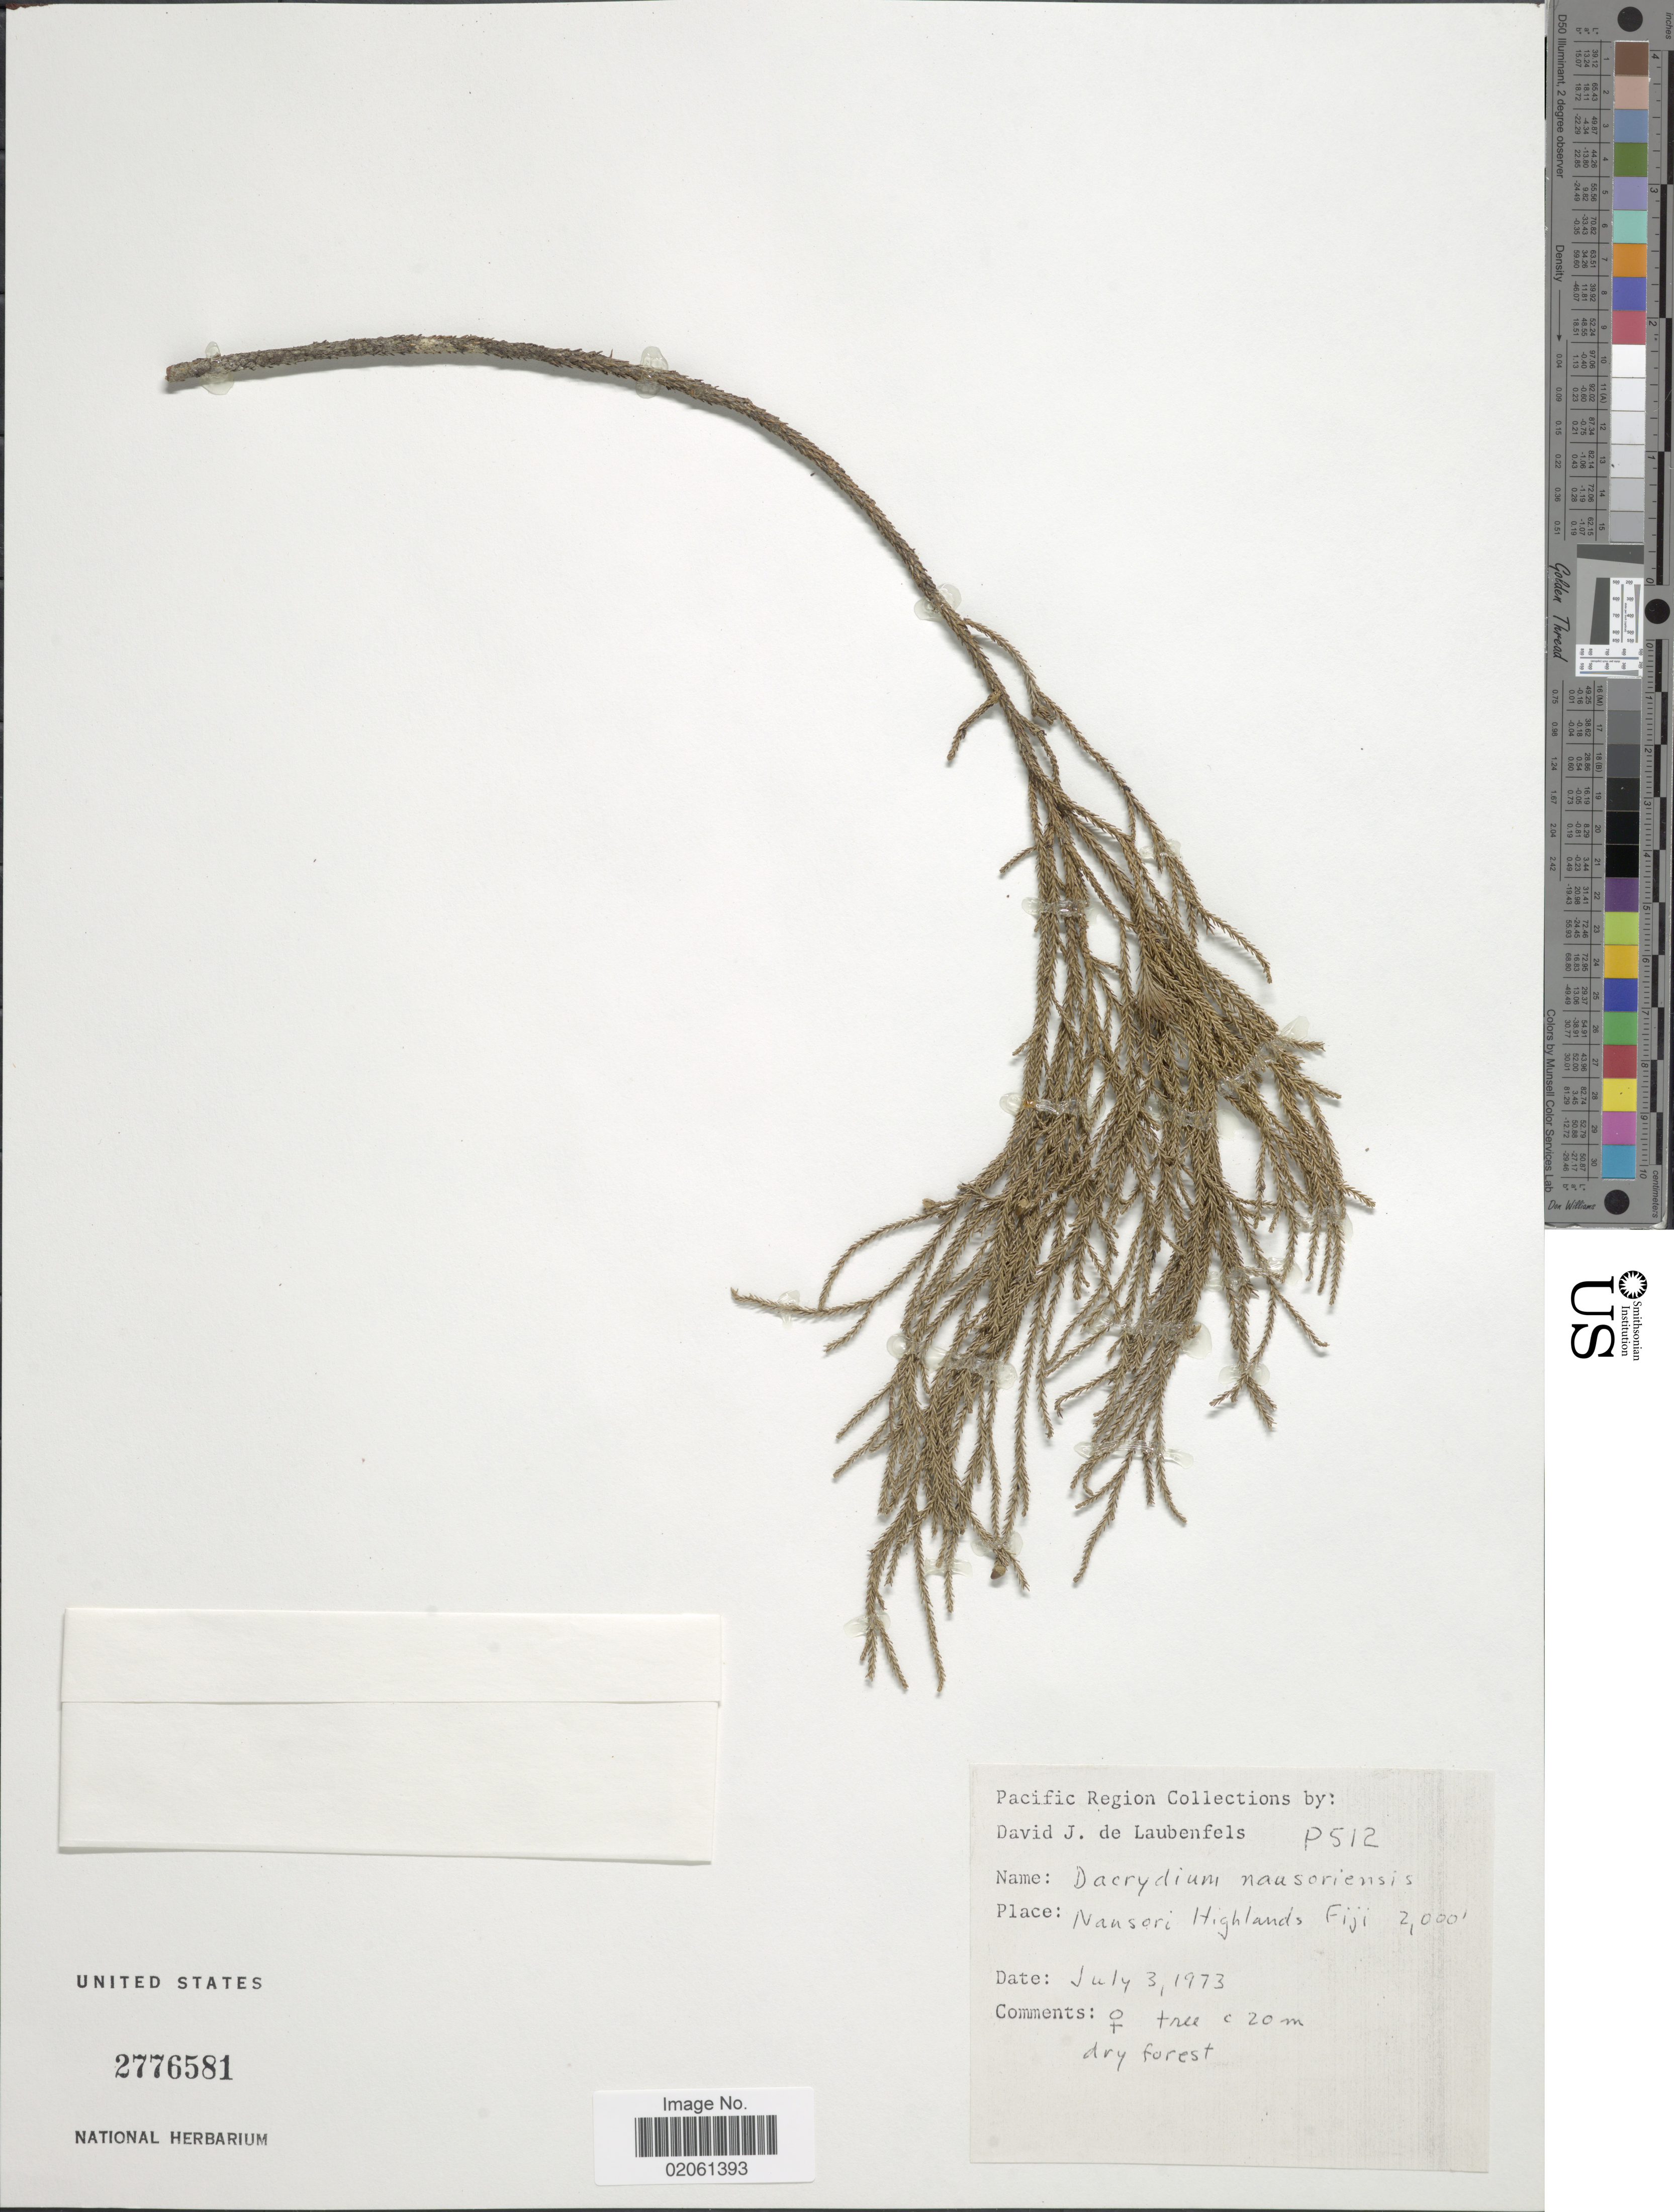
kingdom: Plantae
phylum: Tracheophyta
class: Pinopsida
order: Pinales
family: Podocarpaceae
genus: Dacrydium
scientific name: Dacrydium nausoriensis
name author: de Laub.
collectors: D. J. de Laubenfels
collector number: P512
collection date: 1973-07-03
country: Fiji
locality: Pacific Region. Nansori Highlands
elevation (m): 610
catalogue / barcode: US 2776581